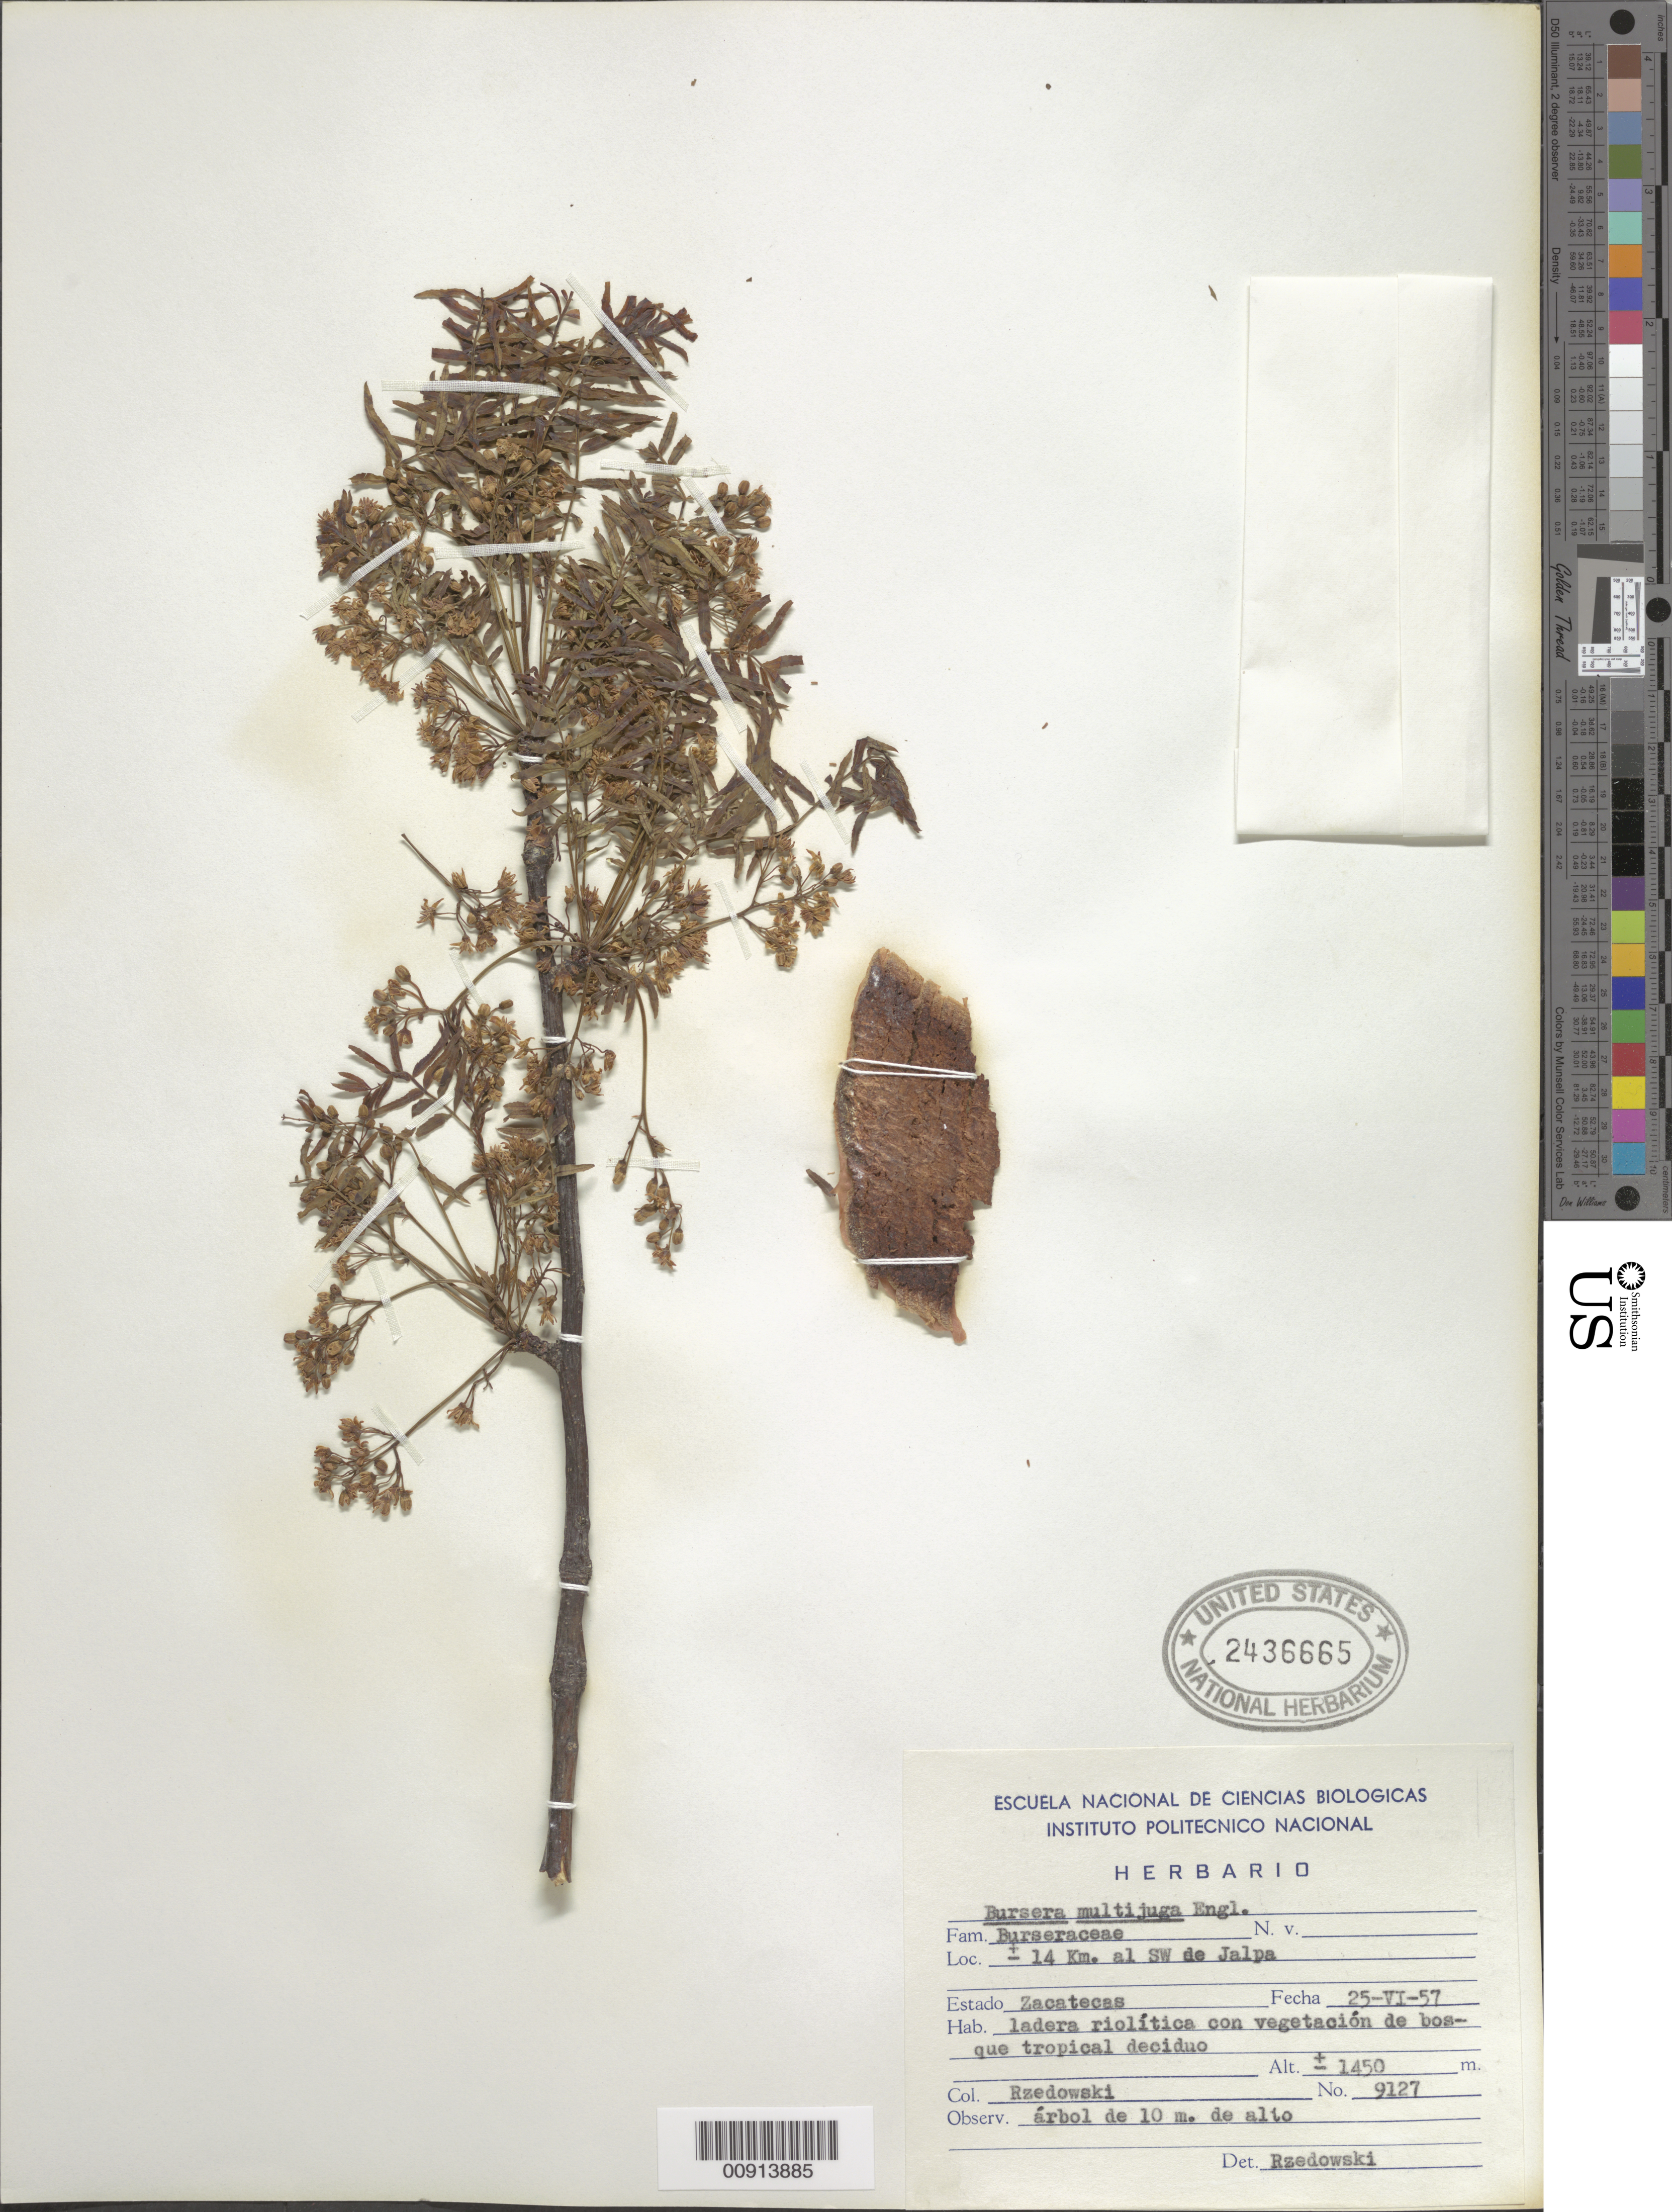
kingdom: Plantae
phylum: Tracheophyta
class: Magnoliopsida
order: Sapindales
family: Burseraceae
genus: Bursera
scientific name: Bursera multijuga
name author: Engl.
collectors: J. Rzedowski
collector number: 9127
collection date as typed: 25 Jun 1957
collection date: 1957-06-25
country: Mexico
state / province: Zacatecas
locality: ± 14 km. al SW de Jalpa, Estado Zacatecas.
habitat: Ladera riolítica con vegetación de bosque tropical deciduo.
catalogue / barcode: US 2436665